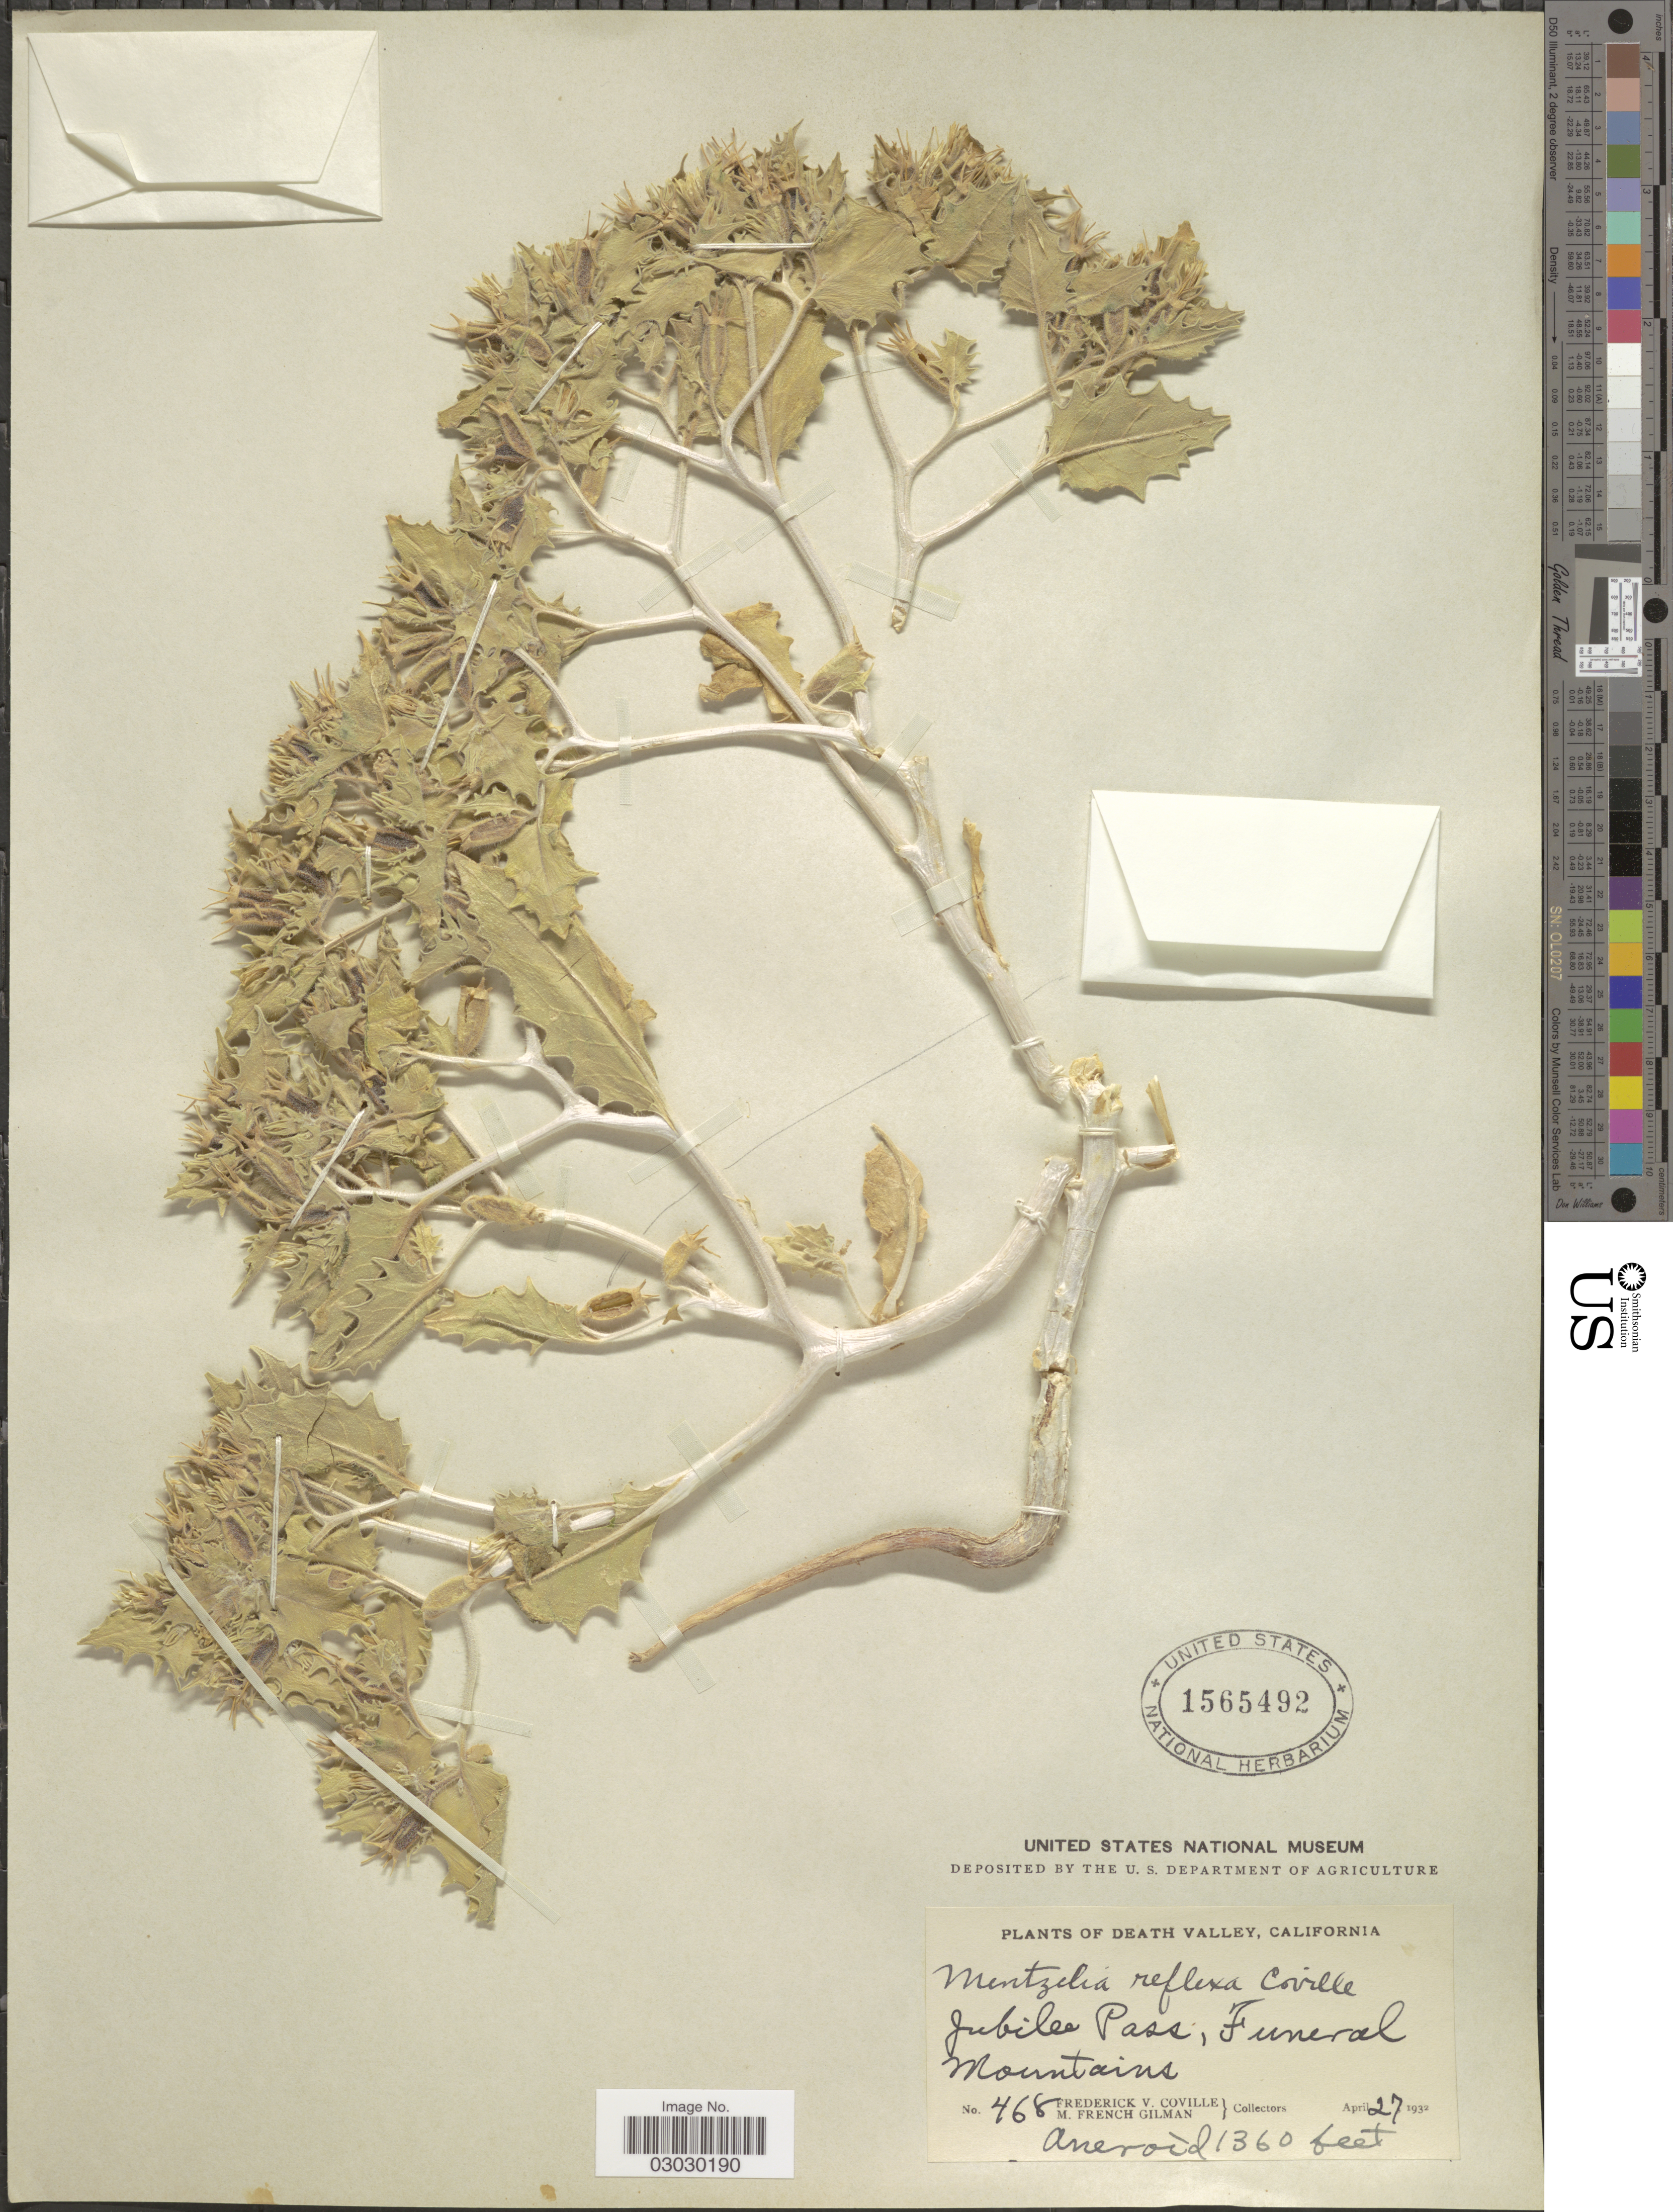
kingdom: Plantae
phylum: Tracheophyta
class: Magnoliopsida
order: Cornales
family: Loasaceae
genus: Mentzelia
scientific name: Mentzelia reflexa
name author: Coville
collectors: F. V. Coville & M. F. Gilman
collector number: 468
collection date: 1932-04-27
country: United States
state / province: California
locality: Death Valley, Jubiles Pass, Funeral Mountains.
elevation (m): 415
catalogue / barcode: US 1565492